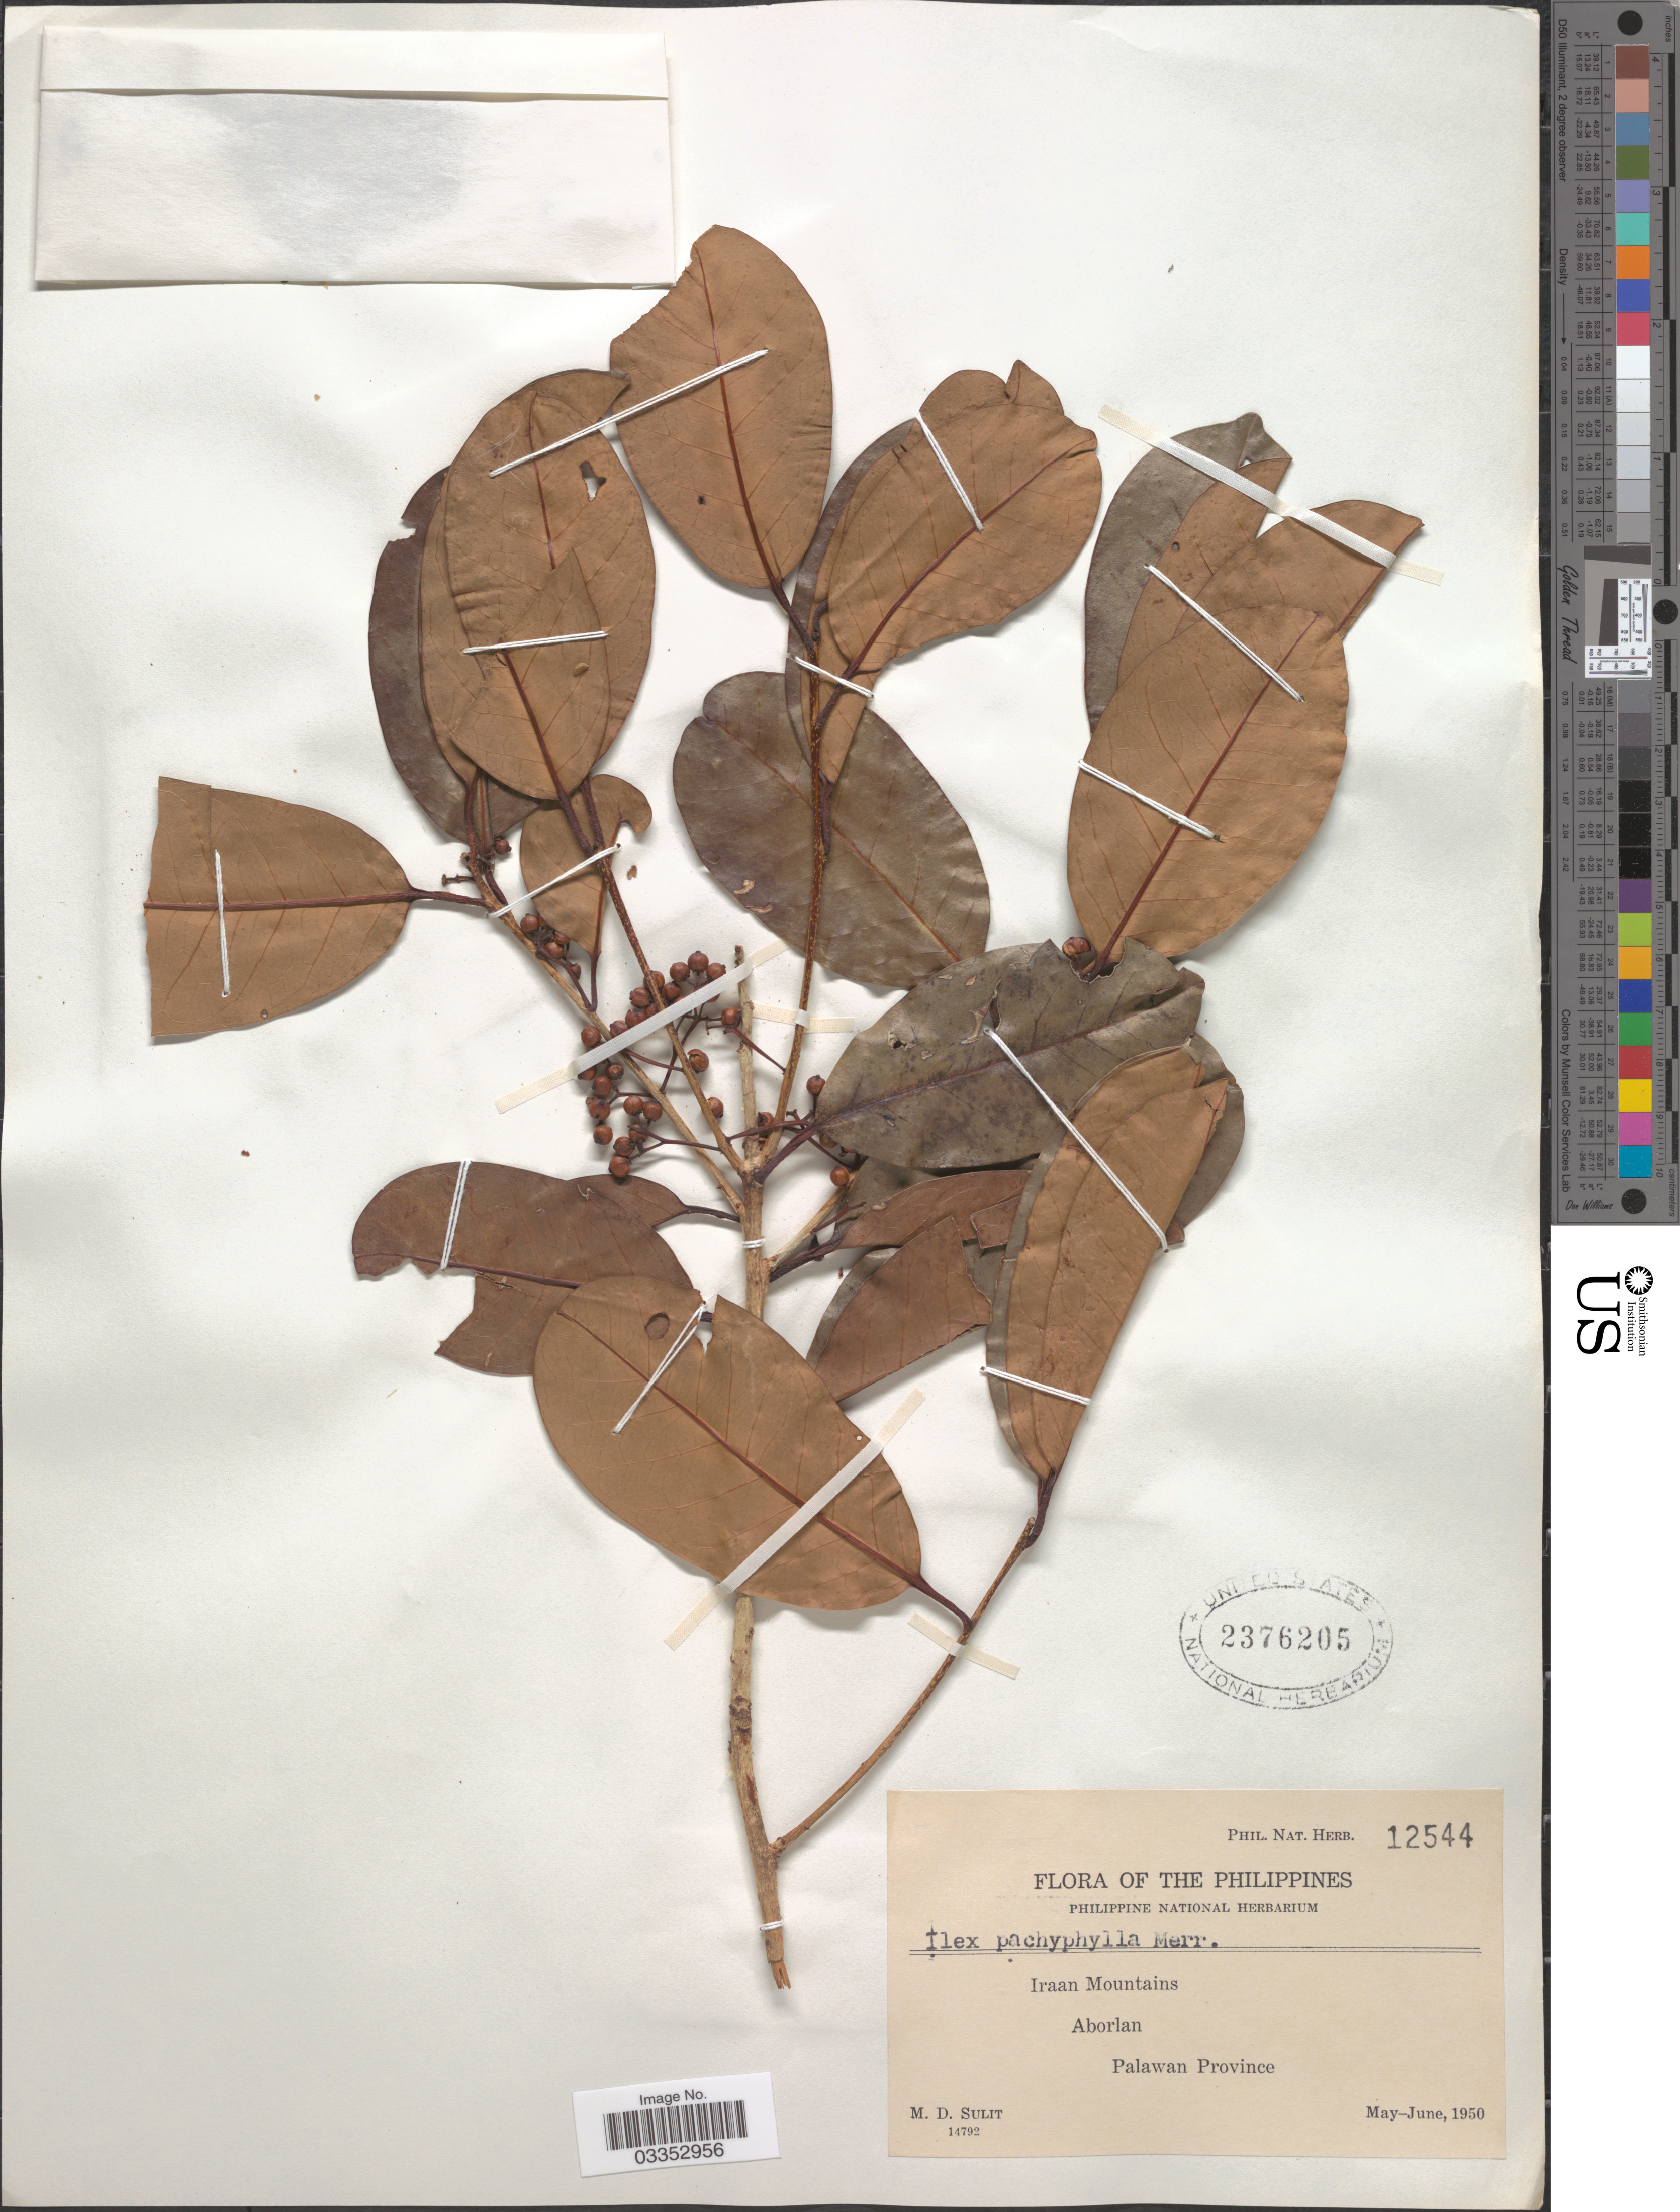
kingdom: Plantae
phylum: Tracheophyta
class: Magnoliopsida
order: Aquifoliales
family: Aquifoliaceae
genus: Ilex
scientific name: Ilex pachyphylla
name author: Merr.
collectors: M. Sulit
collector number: Phil. Nat. Herb. 12544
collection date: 1950-05/1950-06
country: Philippines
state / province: Mimaropa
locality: Iraan Mountains, Aborlan, Palawan Province.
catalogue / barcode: US 2376205